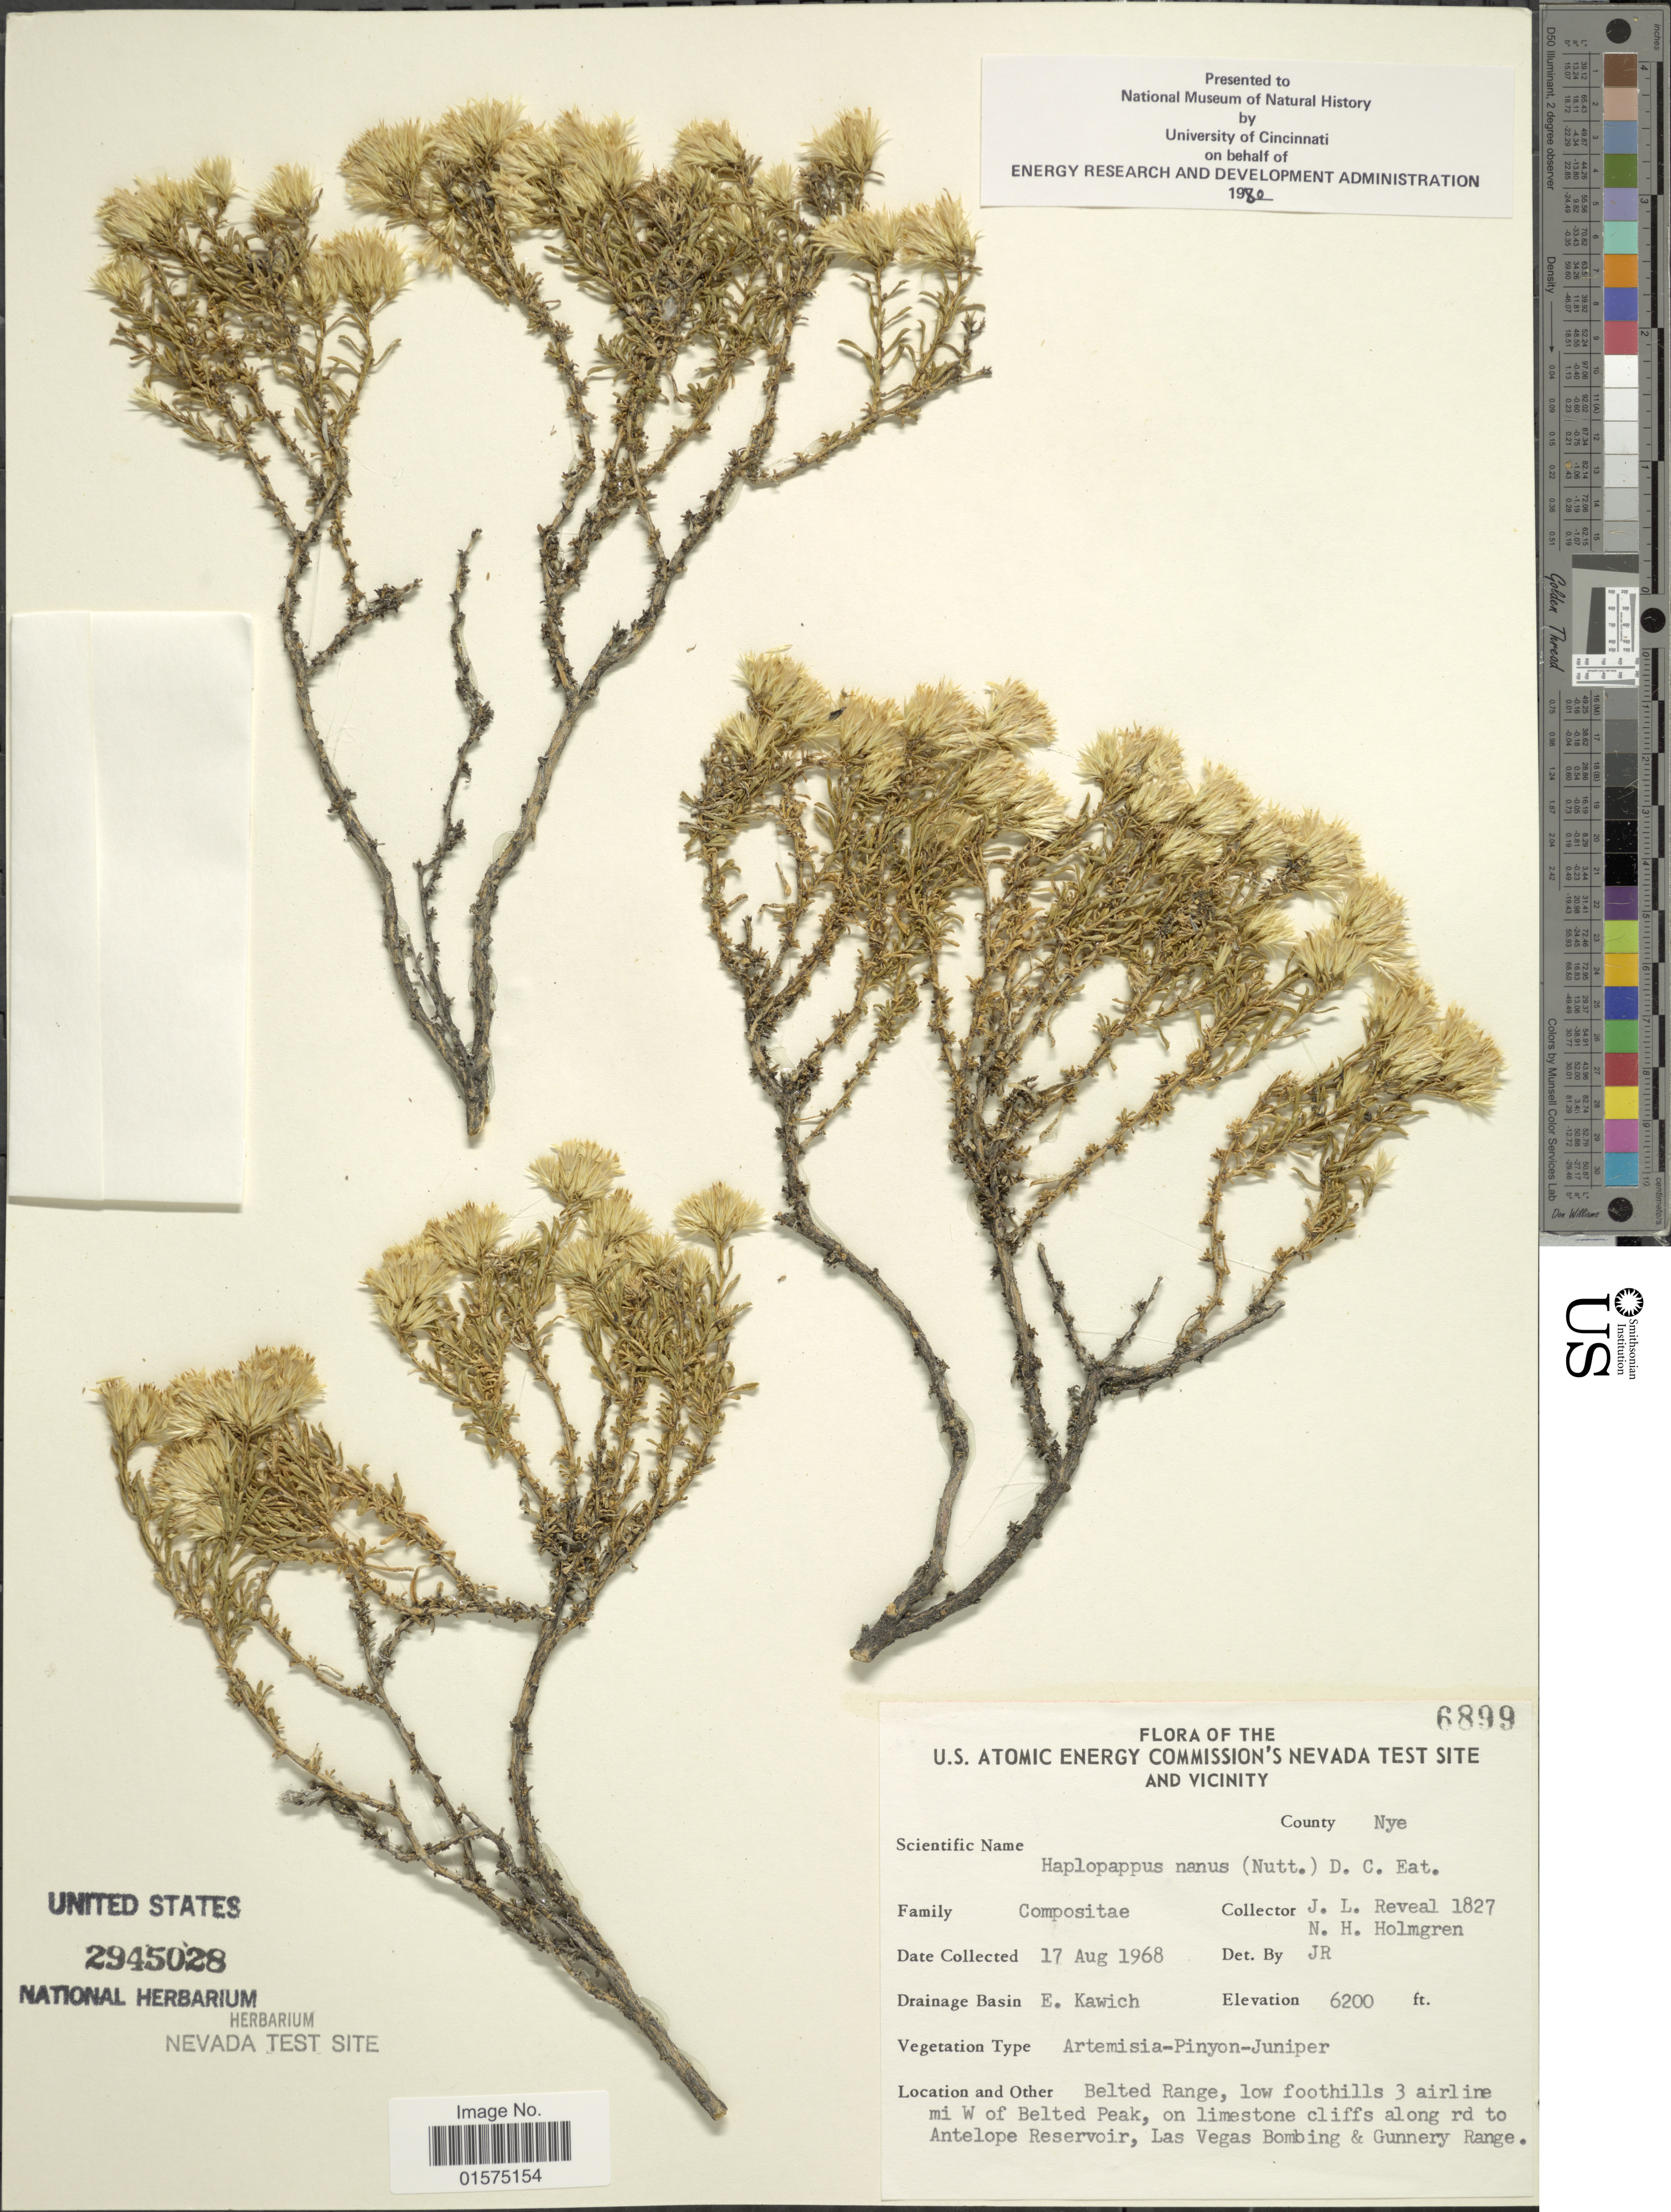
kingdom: Plantae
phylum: Tracheophyta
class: Magnoliopsida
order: Asterales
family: Asteraceae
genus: Ericameria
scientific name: Ericameria nana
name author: Nutt.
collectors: J. L. Reveal & N. H. Holmgren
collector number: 6899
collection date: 1968-08-17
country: United States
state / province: Nevada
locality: U.S. Atomic Energy Commission's Nevada Test Site and vicinity. County Nye. Drainage Basin E. Kawich. Belted Range, low foothills 3 airline mi W of Belted Peak, along rd to Antelope Reservoir, Las Vegas Bombing & Gunnery Range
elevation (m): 1890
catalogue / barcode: US 2945028